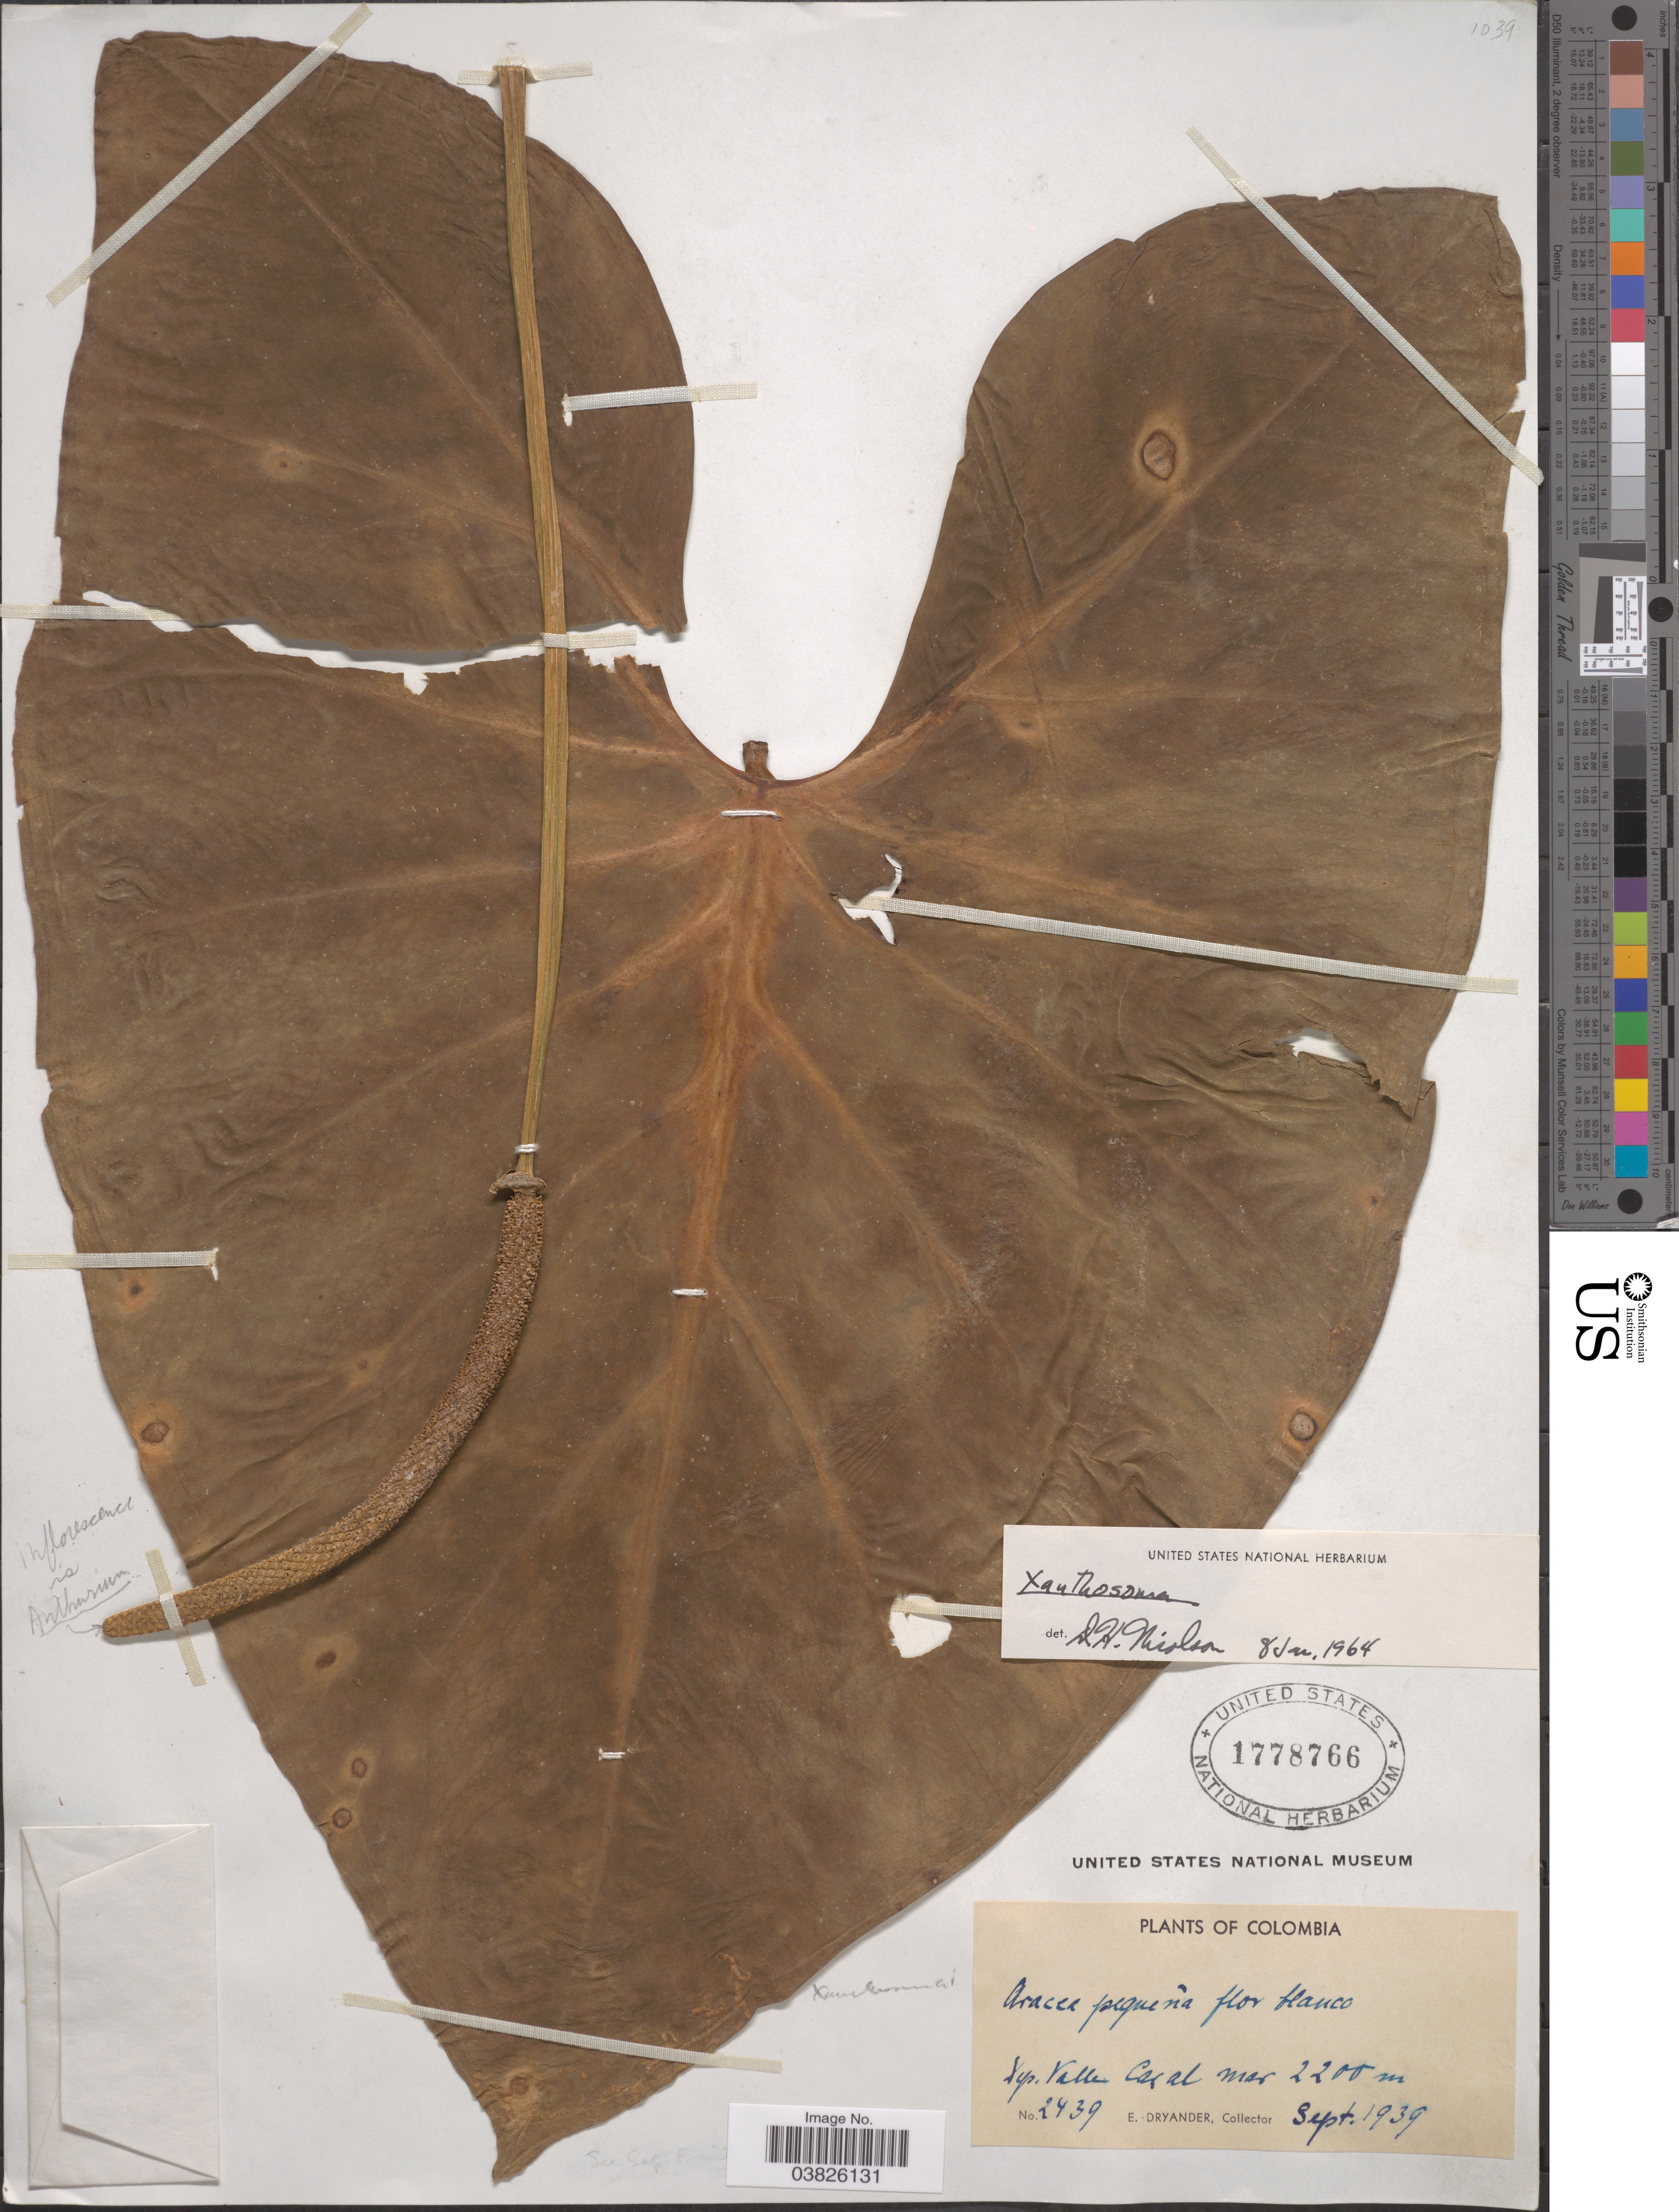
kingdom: Plantae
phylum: Tracheophyta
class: Liliopsida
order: Alismatales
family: Araceae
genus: Xanthosoma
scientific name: Xanthosoma sp.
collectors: E. Dryander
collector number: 2439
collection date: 1939-09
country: Colombia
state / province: Valle del Cauca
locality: Dep. Valle Car al mar.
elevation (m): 2200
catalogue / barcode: US 1778766